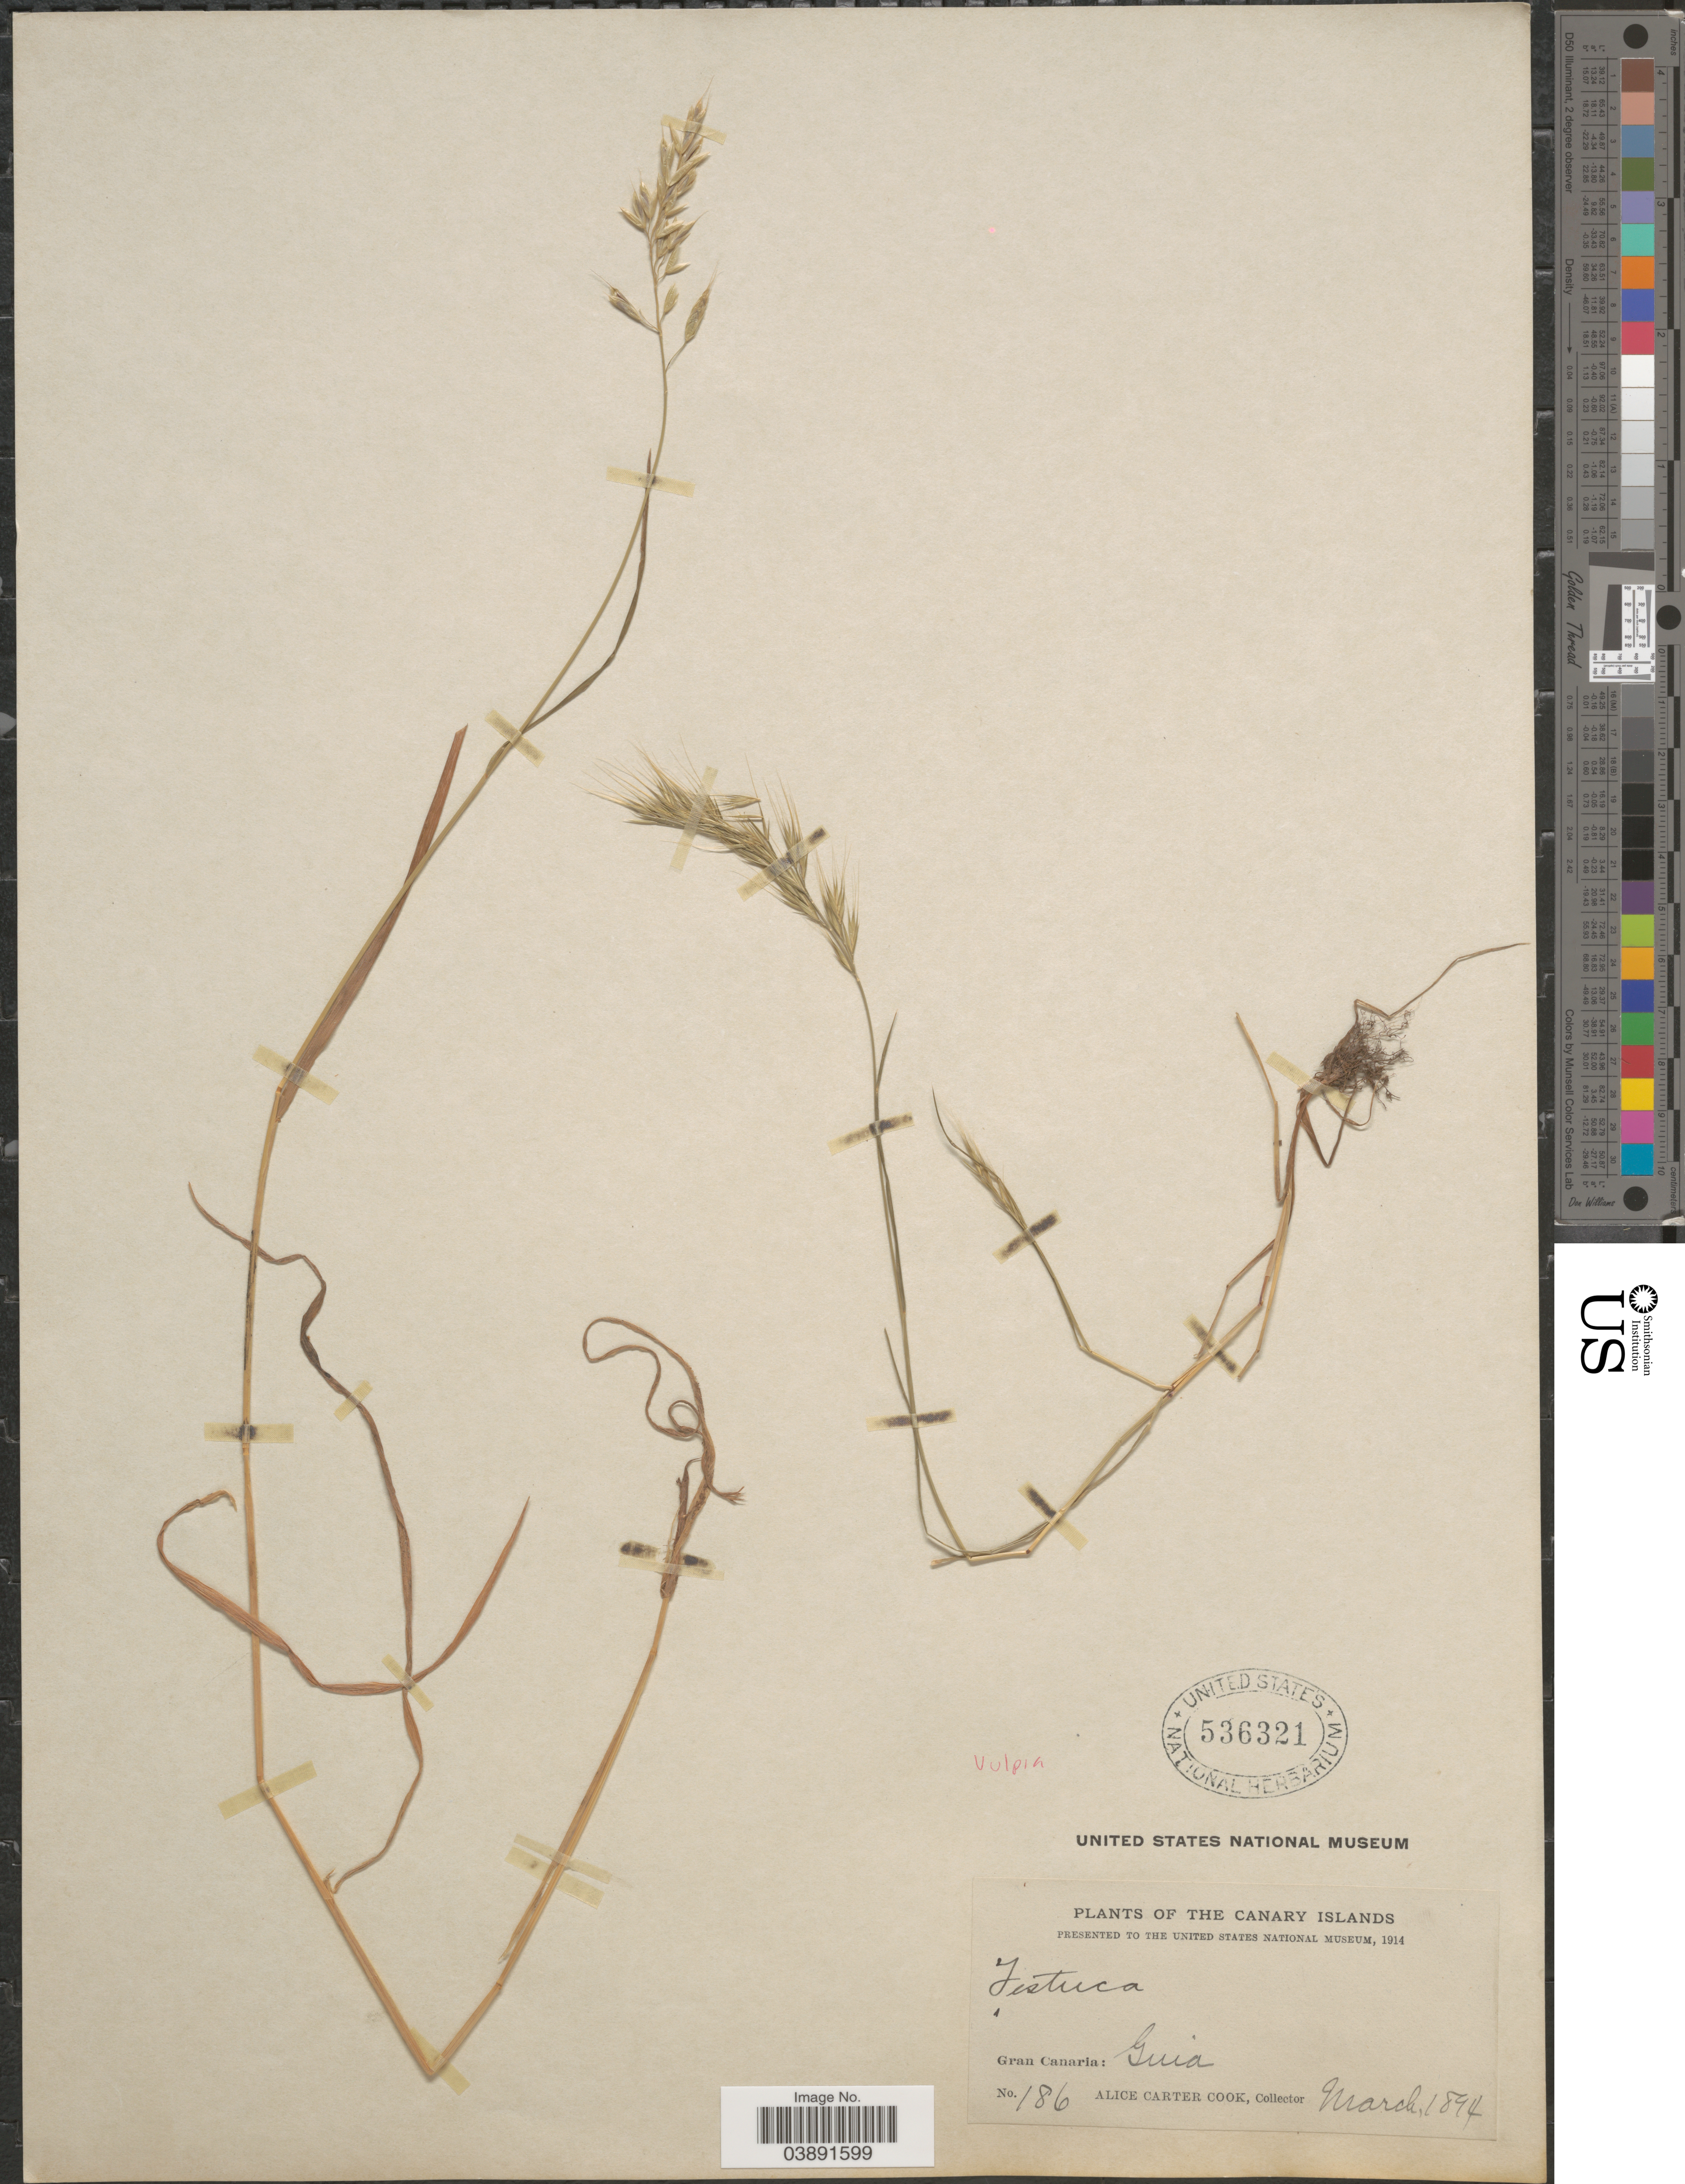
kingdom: Plantae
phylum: Tracheophyta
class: Liliopsida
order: Poales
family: Poaceae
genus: Festuca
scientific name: Festuca sp.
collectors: Alice C. Cook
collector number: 186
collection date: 1894-03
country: Spain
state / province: Canarias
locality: The Canary Islands. Gran Canaria: Gucia.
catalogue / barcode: US 536321